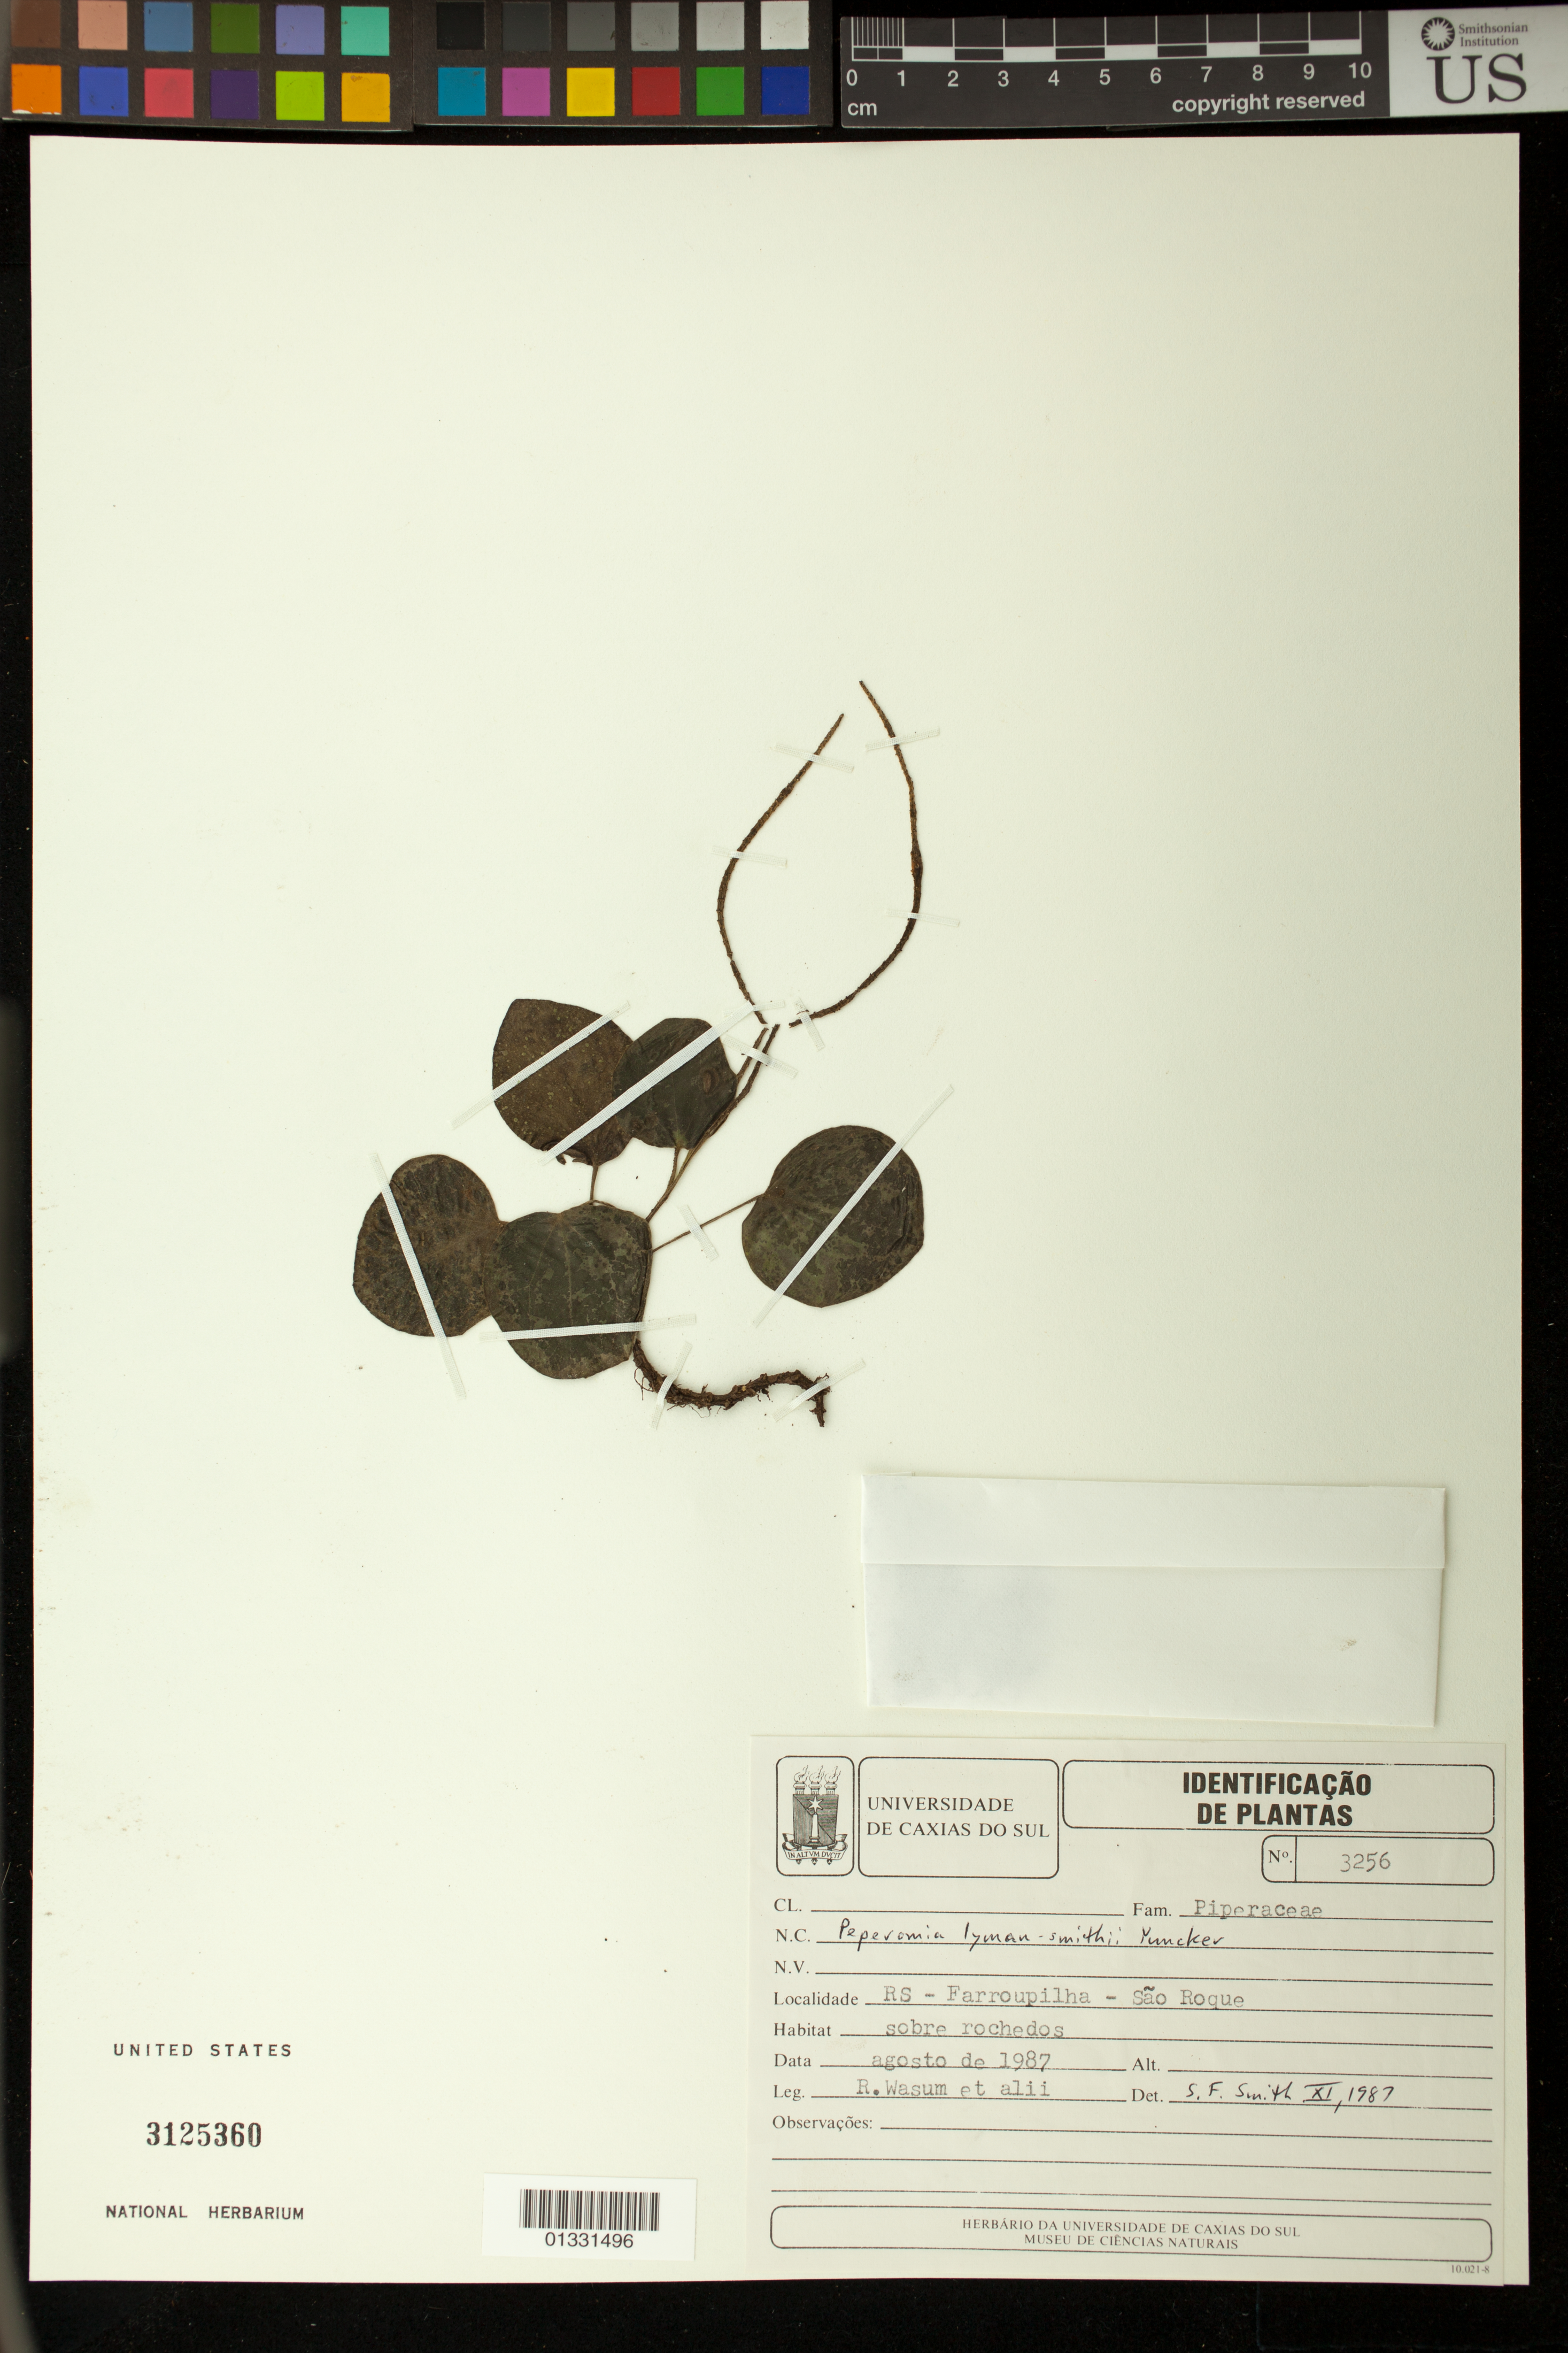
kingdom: Plantae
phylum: Tracheophyta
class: Magnoliopsida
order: Piperales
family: Piperaceae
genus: Peperomia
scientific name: Peperomia lyman-smithii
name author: Yunck.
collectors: R. Wasum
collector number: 3256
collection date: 1987-08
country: Brazil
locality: Farroupilha - São Roque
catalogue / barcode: US 3125360